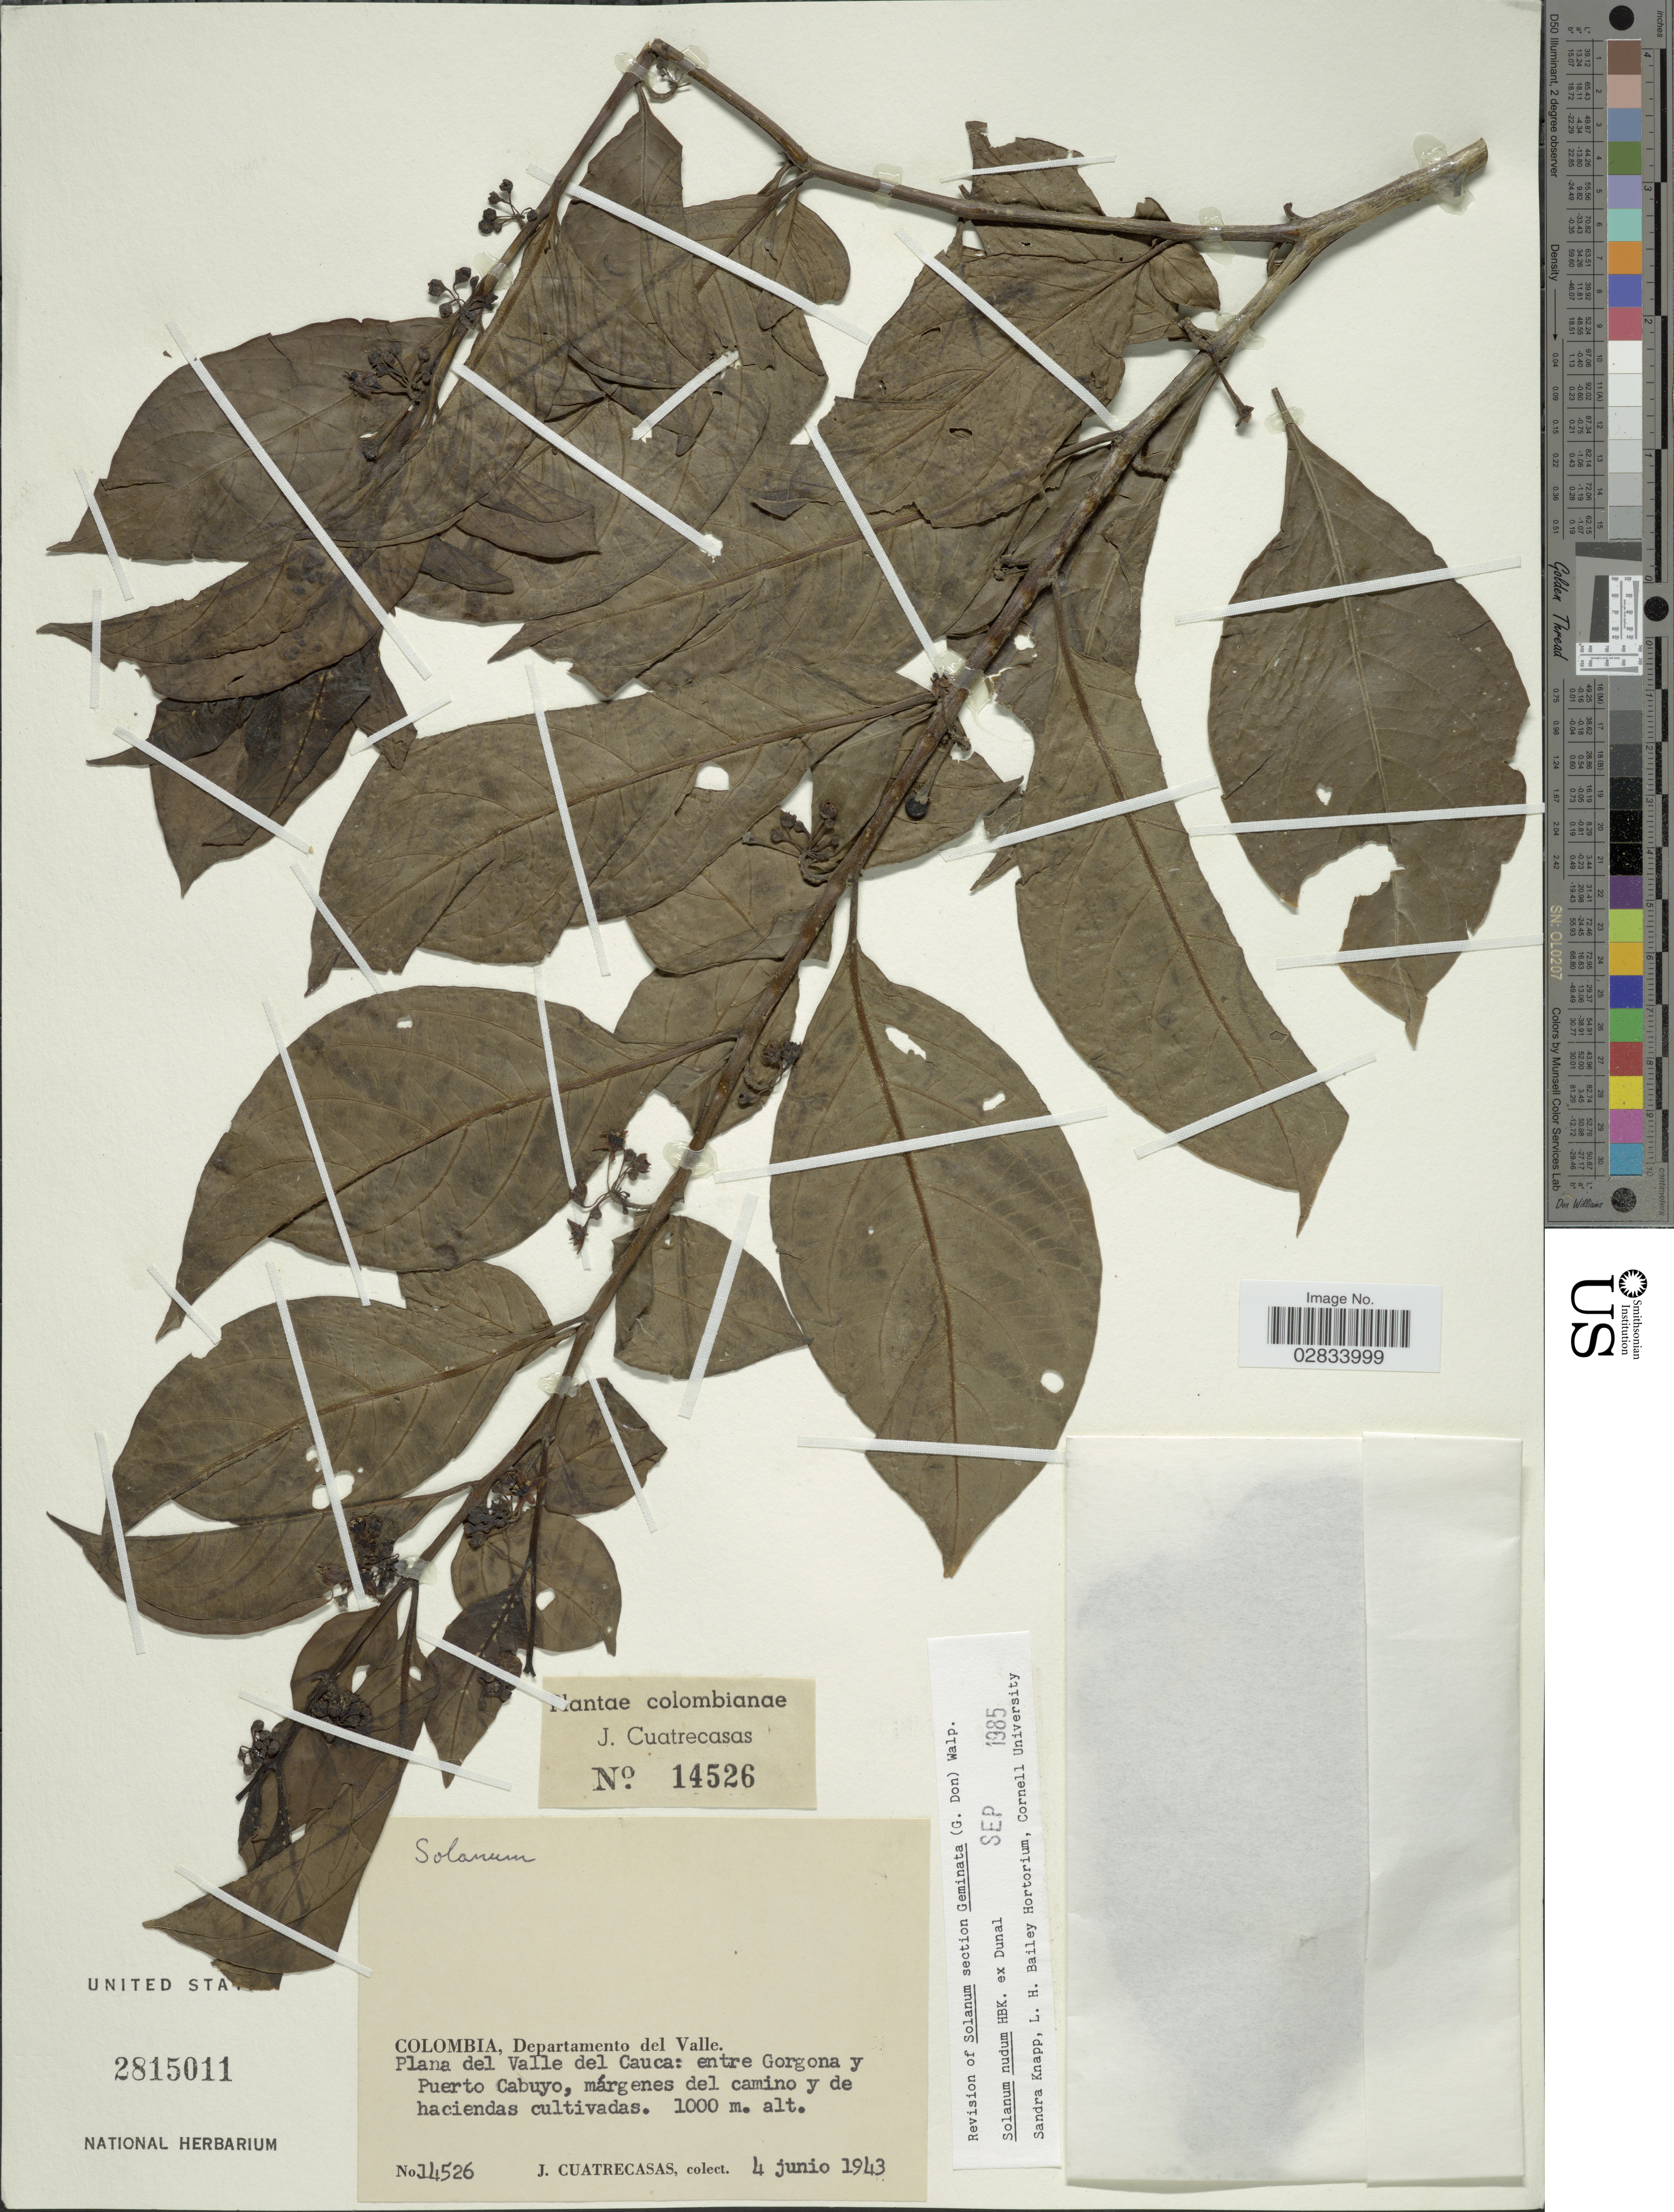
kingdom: Plantae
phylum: Tracheophyta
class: Magnoliopsida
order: Solanales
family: Solanaceae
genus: Solanum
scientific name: Solanum nudum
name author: Dunal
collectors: J. Cuatrecasas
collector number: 14526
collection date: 1943-06-04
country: Colombia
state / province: Valle del Cauca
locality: Departamento del Valle, Plana del Valle del Cauca: entre Gorgona y Puerto Cabuyo, márgenes del camino y de haciendas cultivadas.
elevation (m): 1000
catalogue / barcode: US 2815011